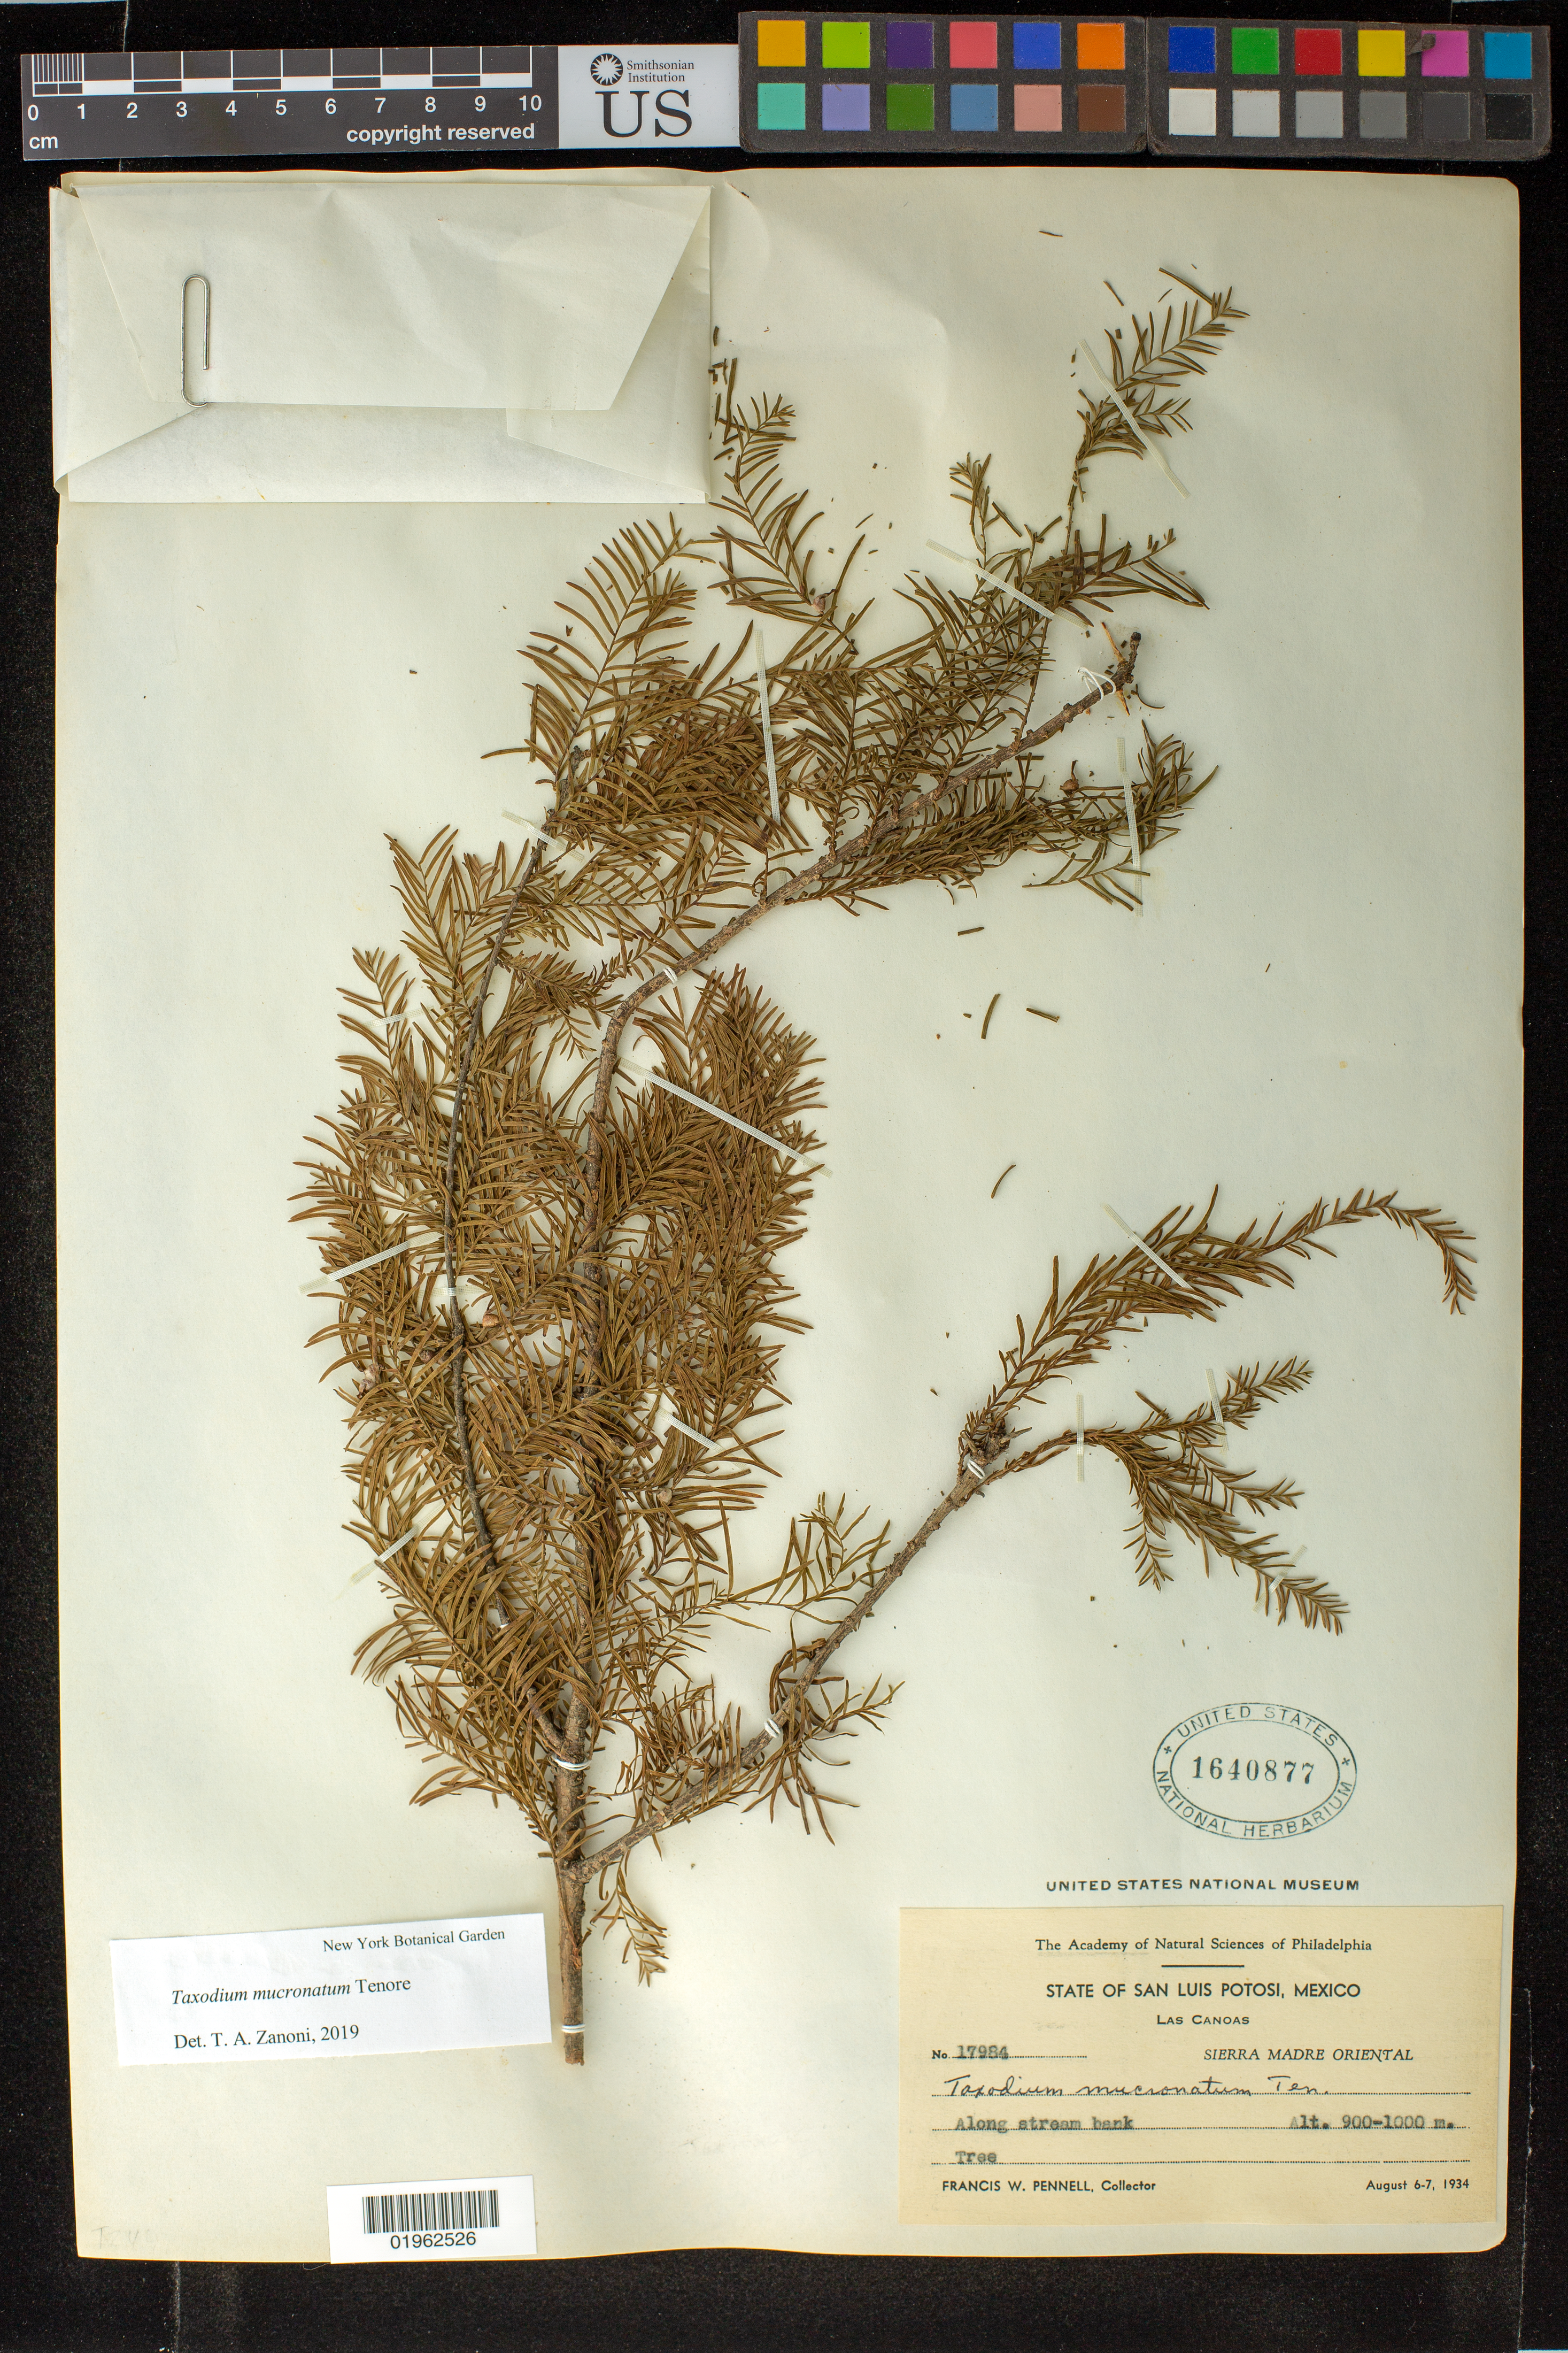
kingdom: Plantae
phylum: Tracheophyta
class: Pinopsida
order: Pinales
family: Cupressaceae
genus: Taxodium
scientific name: Taxodium mucronatum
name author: Ten.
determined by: Zanoni, T. A., (NY), New York Botanical Garden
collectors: F. W. Pennell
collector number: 17984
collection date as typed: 06 Aug 1934 to 07 Aug 1934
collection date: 1934-08-06/1934-08-07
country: Mexico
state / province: San Luis Potosi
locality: Las Canoas.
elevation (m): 1200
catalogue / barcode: US 1640877